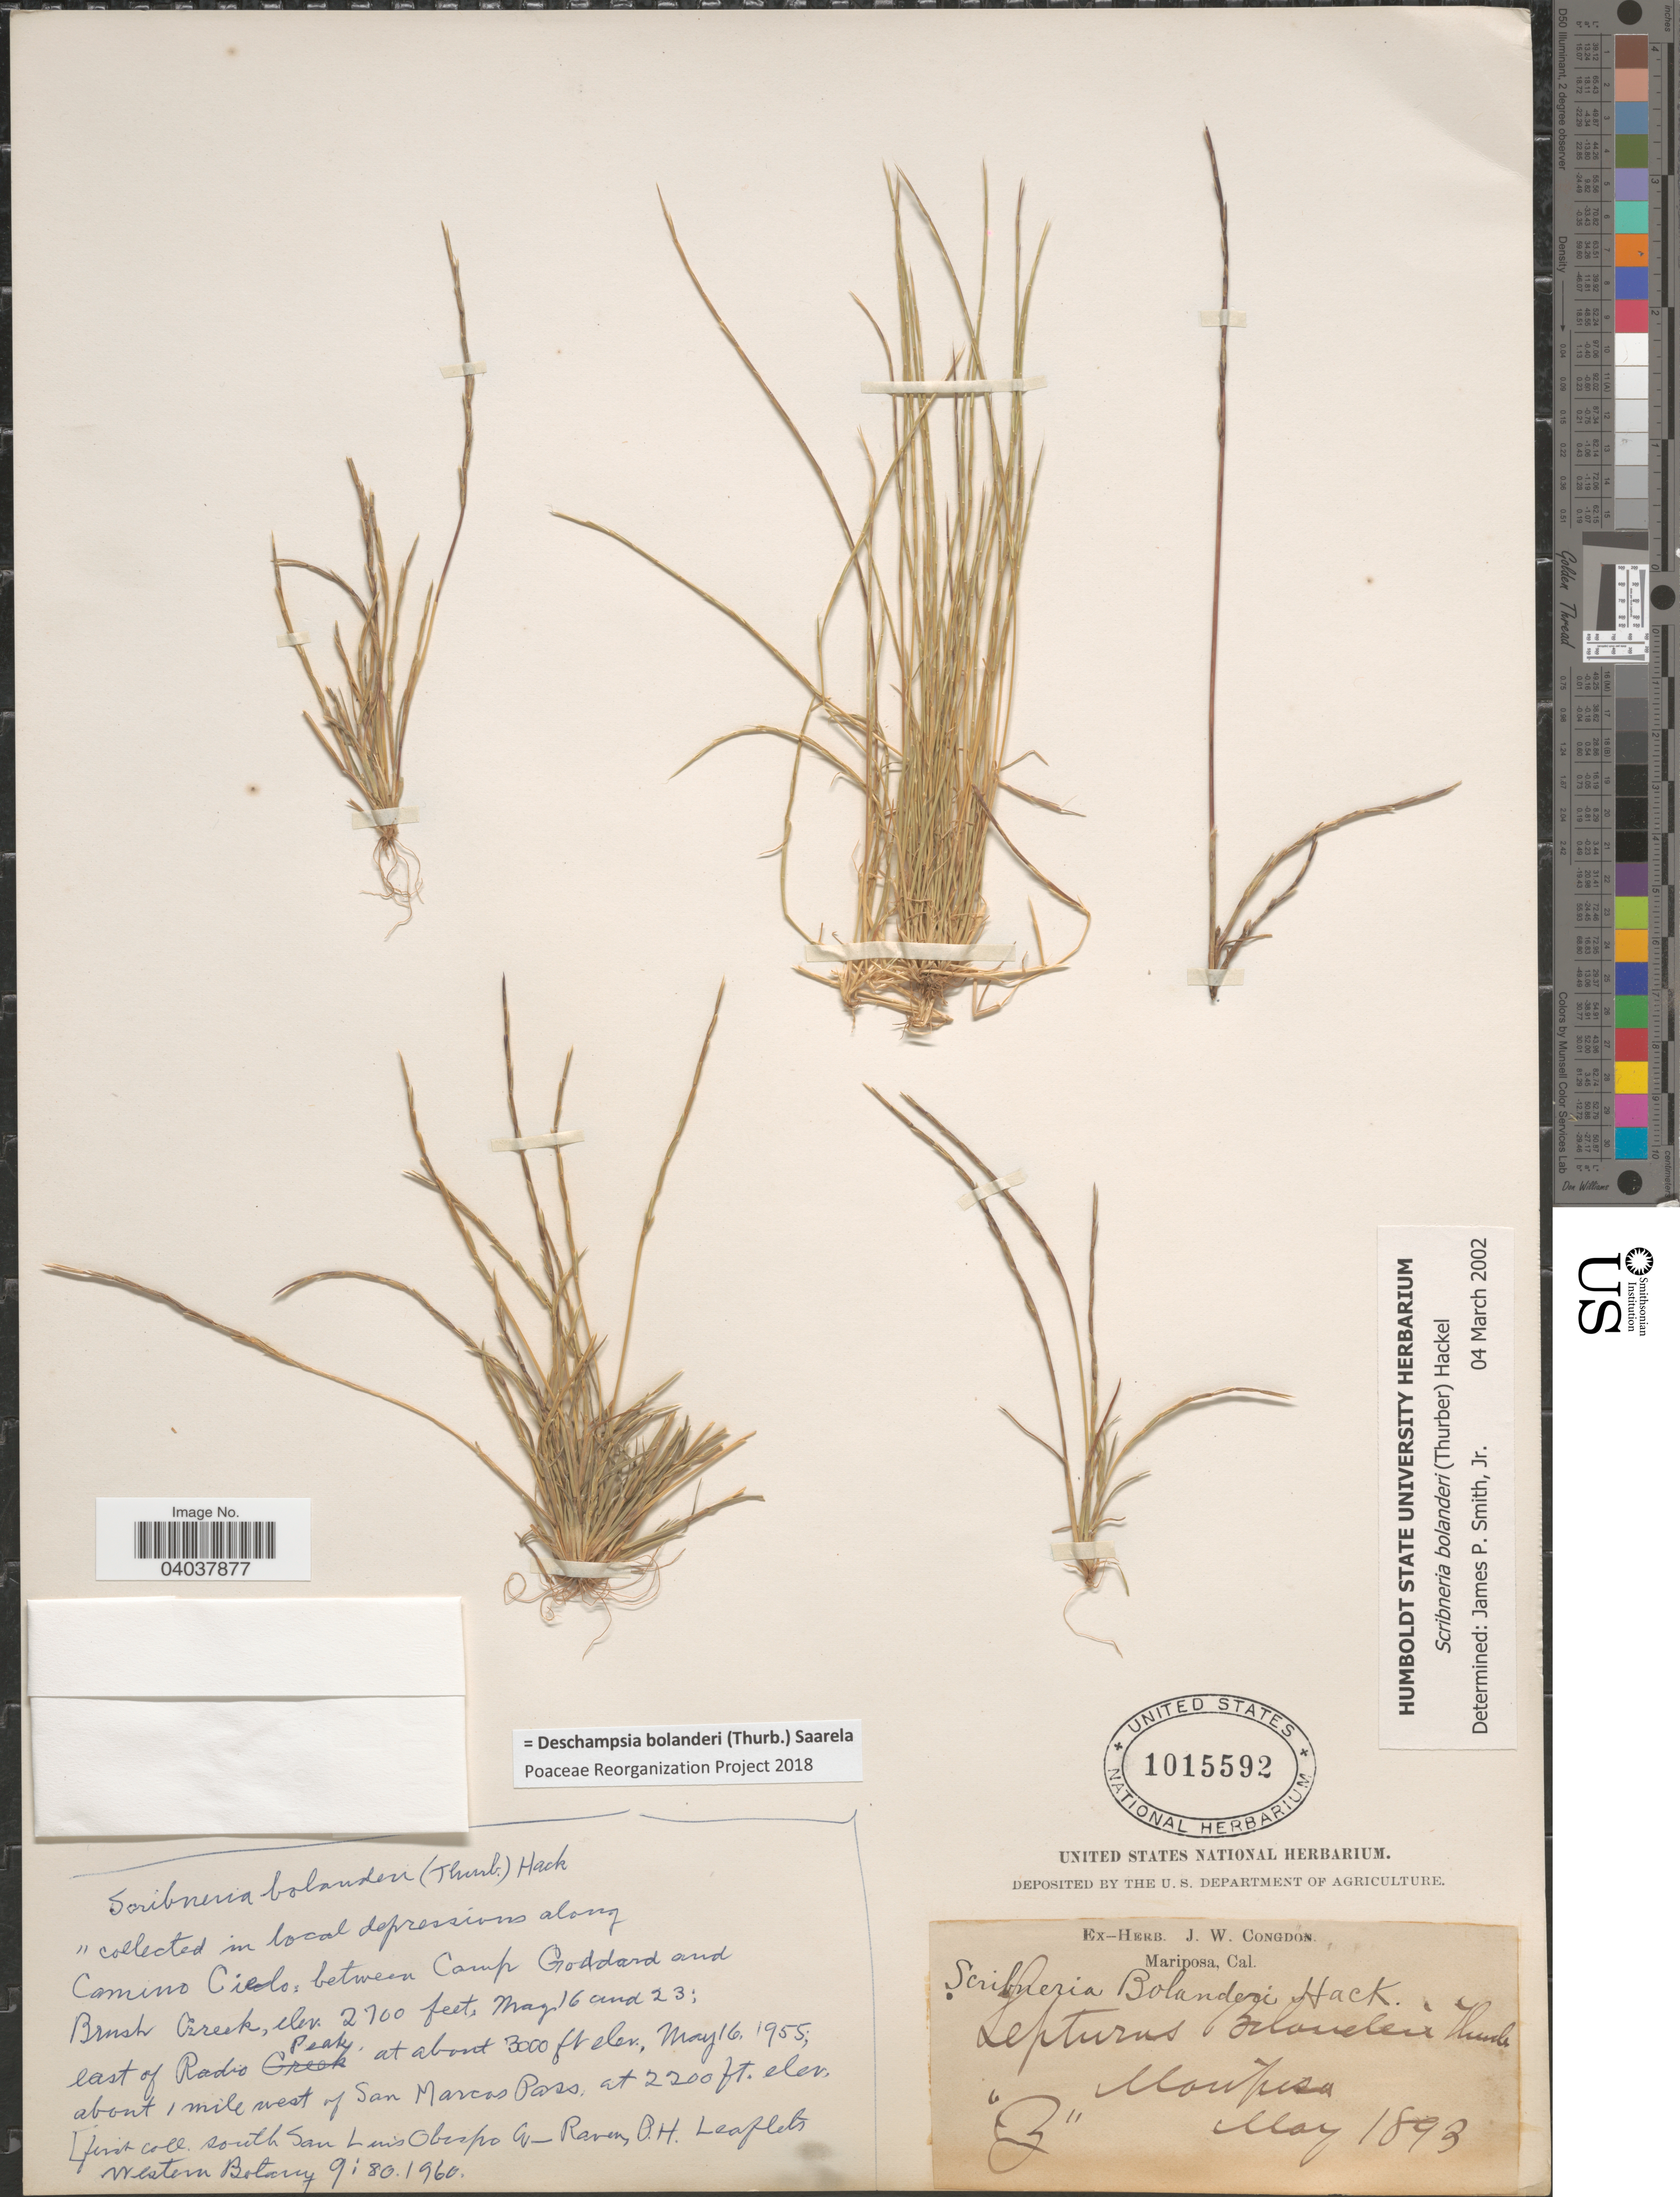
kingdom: Plantae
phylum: Tracheophyta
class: Liliopsida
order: Poales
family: Poaceae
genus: Deschampsia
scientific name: Deschampsia bolanderi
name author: (Thurb.) Saarela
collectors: ex herb. J. W. Congdon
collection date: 1893-05/1955-05-16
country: United States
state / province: California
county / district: San Luis Obispo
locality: Camino Ciedo, between Camp Goddard and Brush Creek, east of Radio Peak, about 1 mile west of San Marcos Pass. South San Luis Obispo Co. Mariposa.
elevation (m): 671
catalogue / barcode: US 1015592